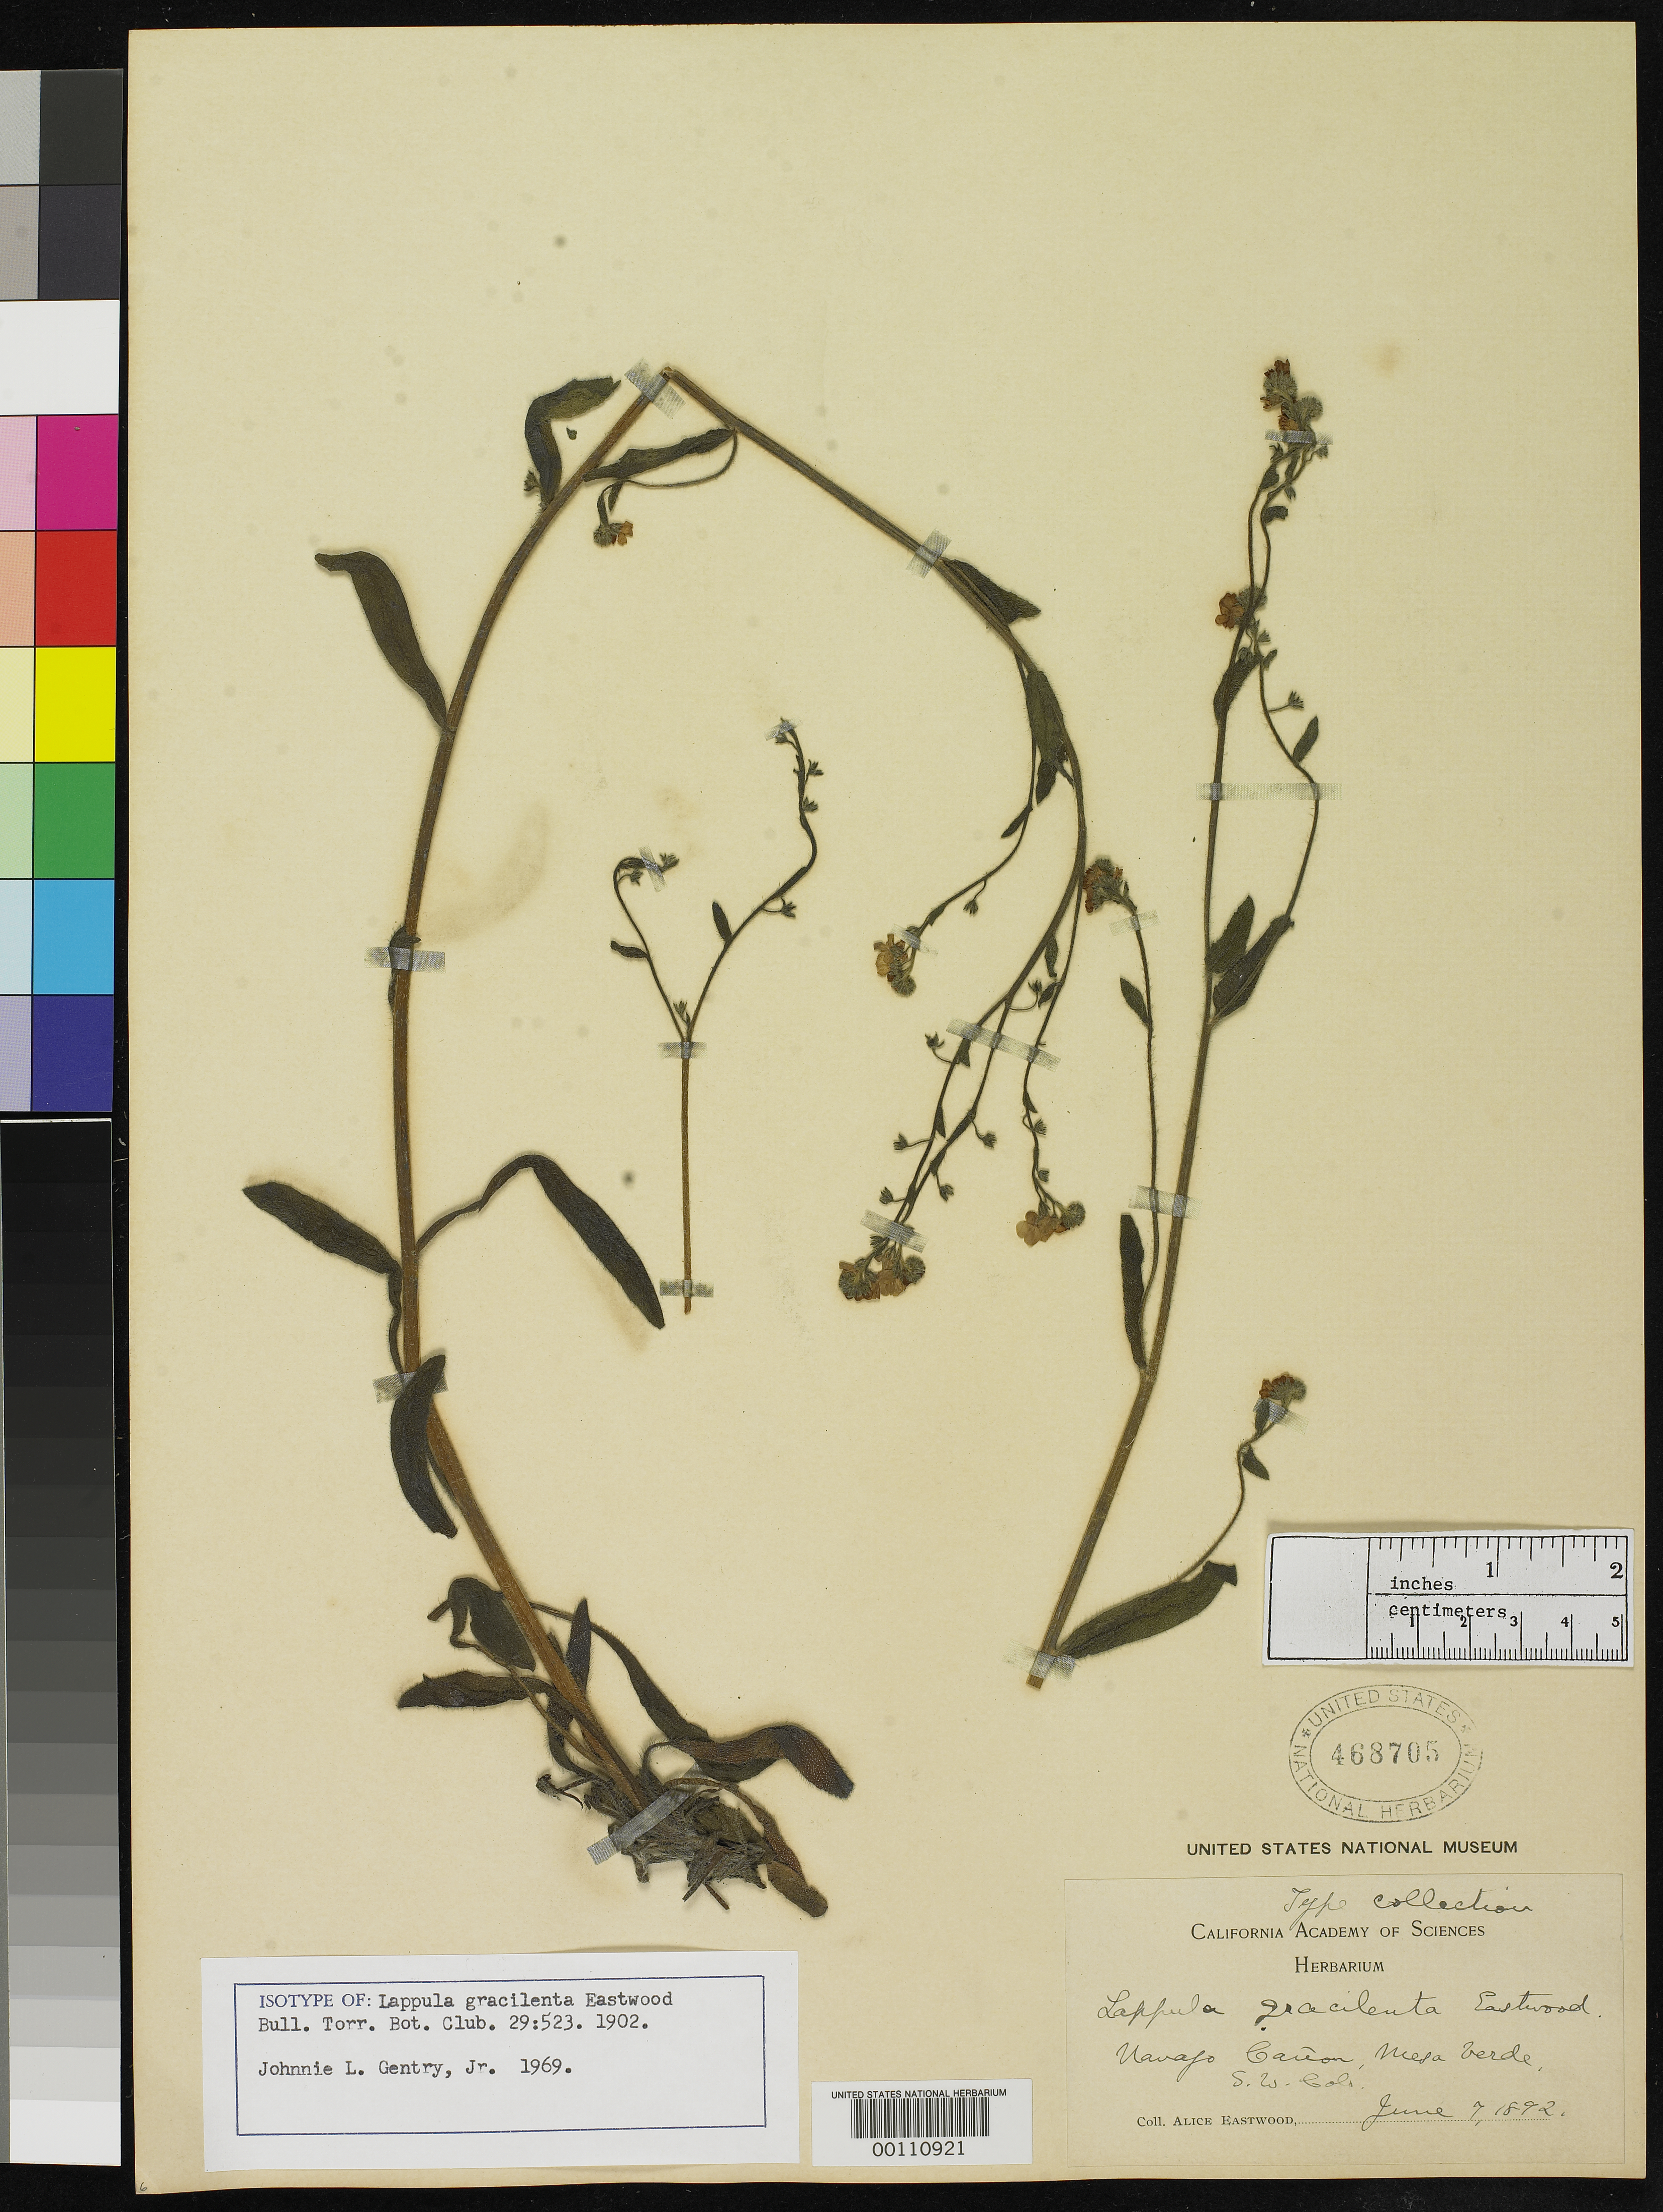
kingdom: Plantae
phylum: Tracheophyta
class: Magnoliopsida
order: Boraginales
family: Boraginaceae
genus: Lappula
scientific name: Lappula gracilenta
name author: Eastw.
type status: Isotype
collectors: A. Eastwood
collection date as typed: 07 Jun 1892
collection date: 1892-06-07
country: United States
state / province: Colorado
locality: Mesa Verde, Navajo Canyon.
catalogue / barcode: US 468705